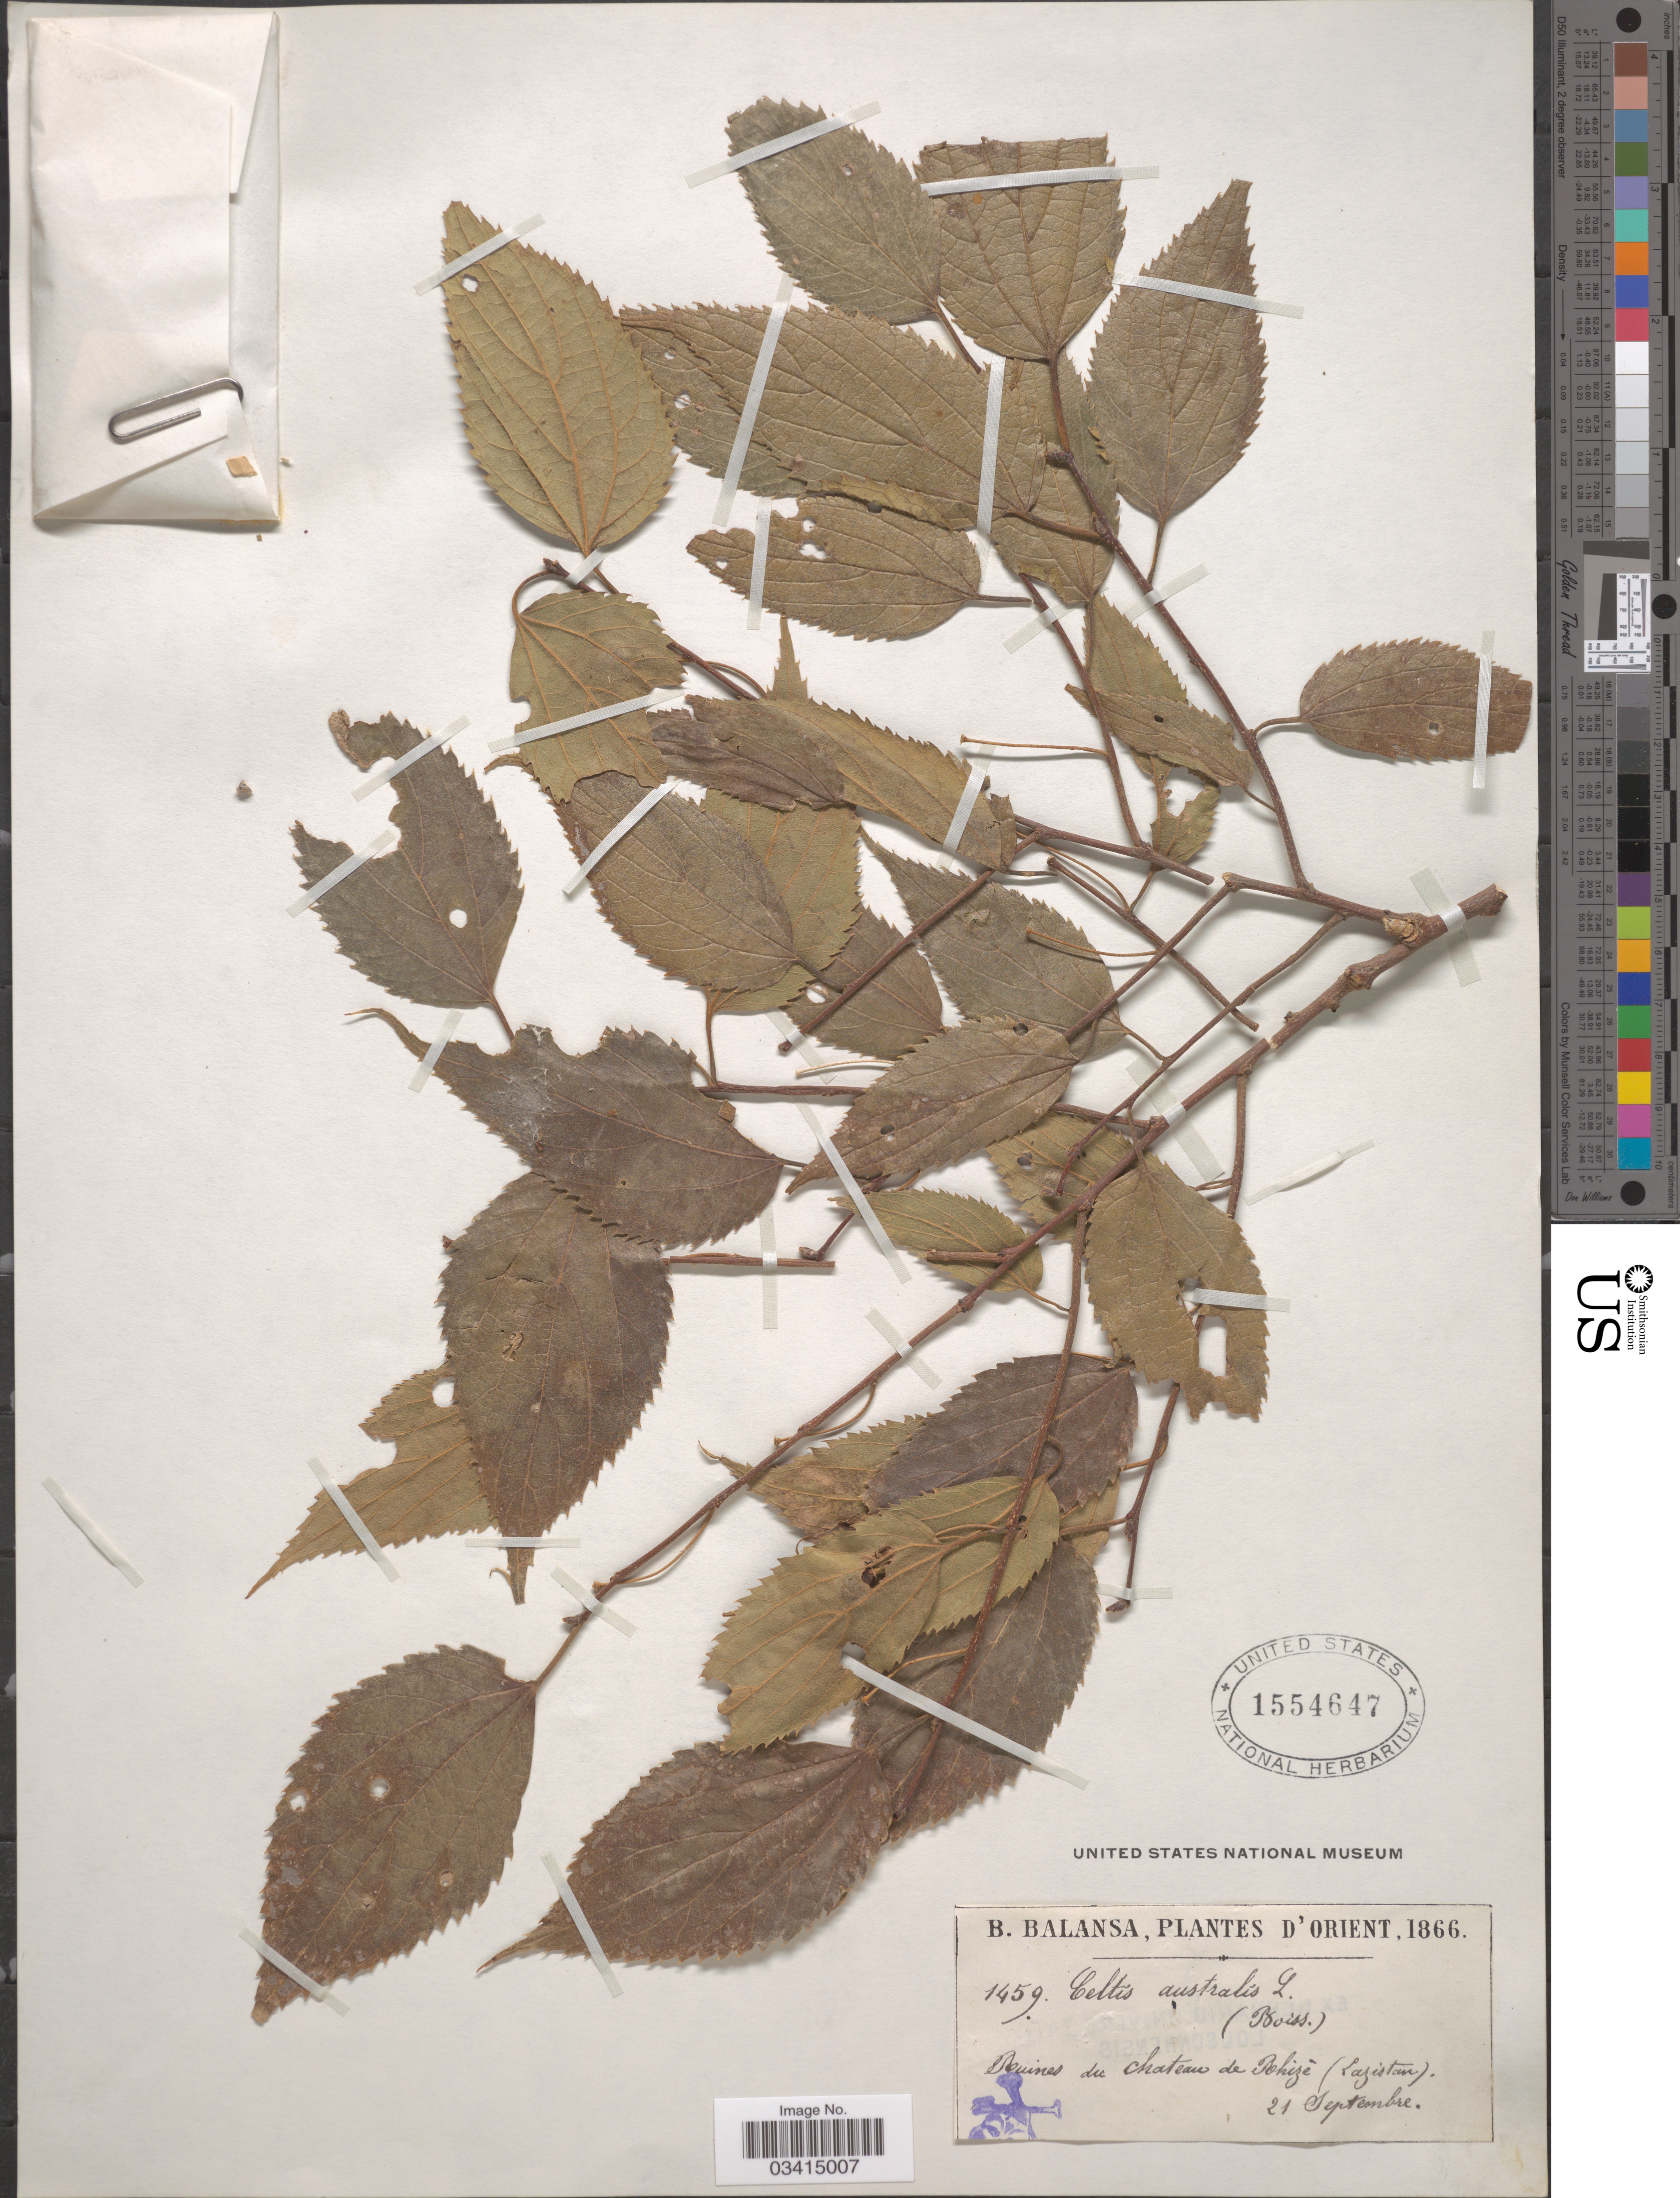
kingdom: Plantae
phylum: Tracheophyta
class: Magnoliopsida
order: Rosales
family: Cannabaceae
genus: Celtis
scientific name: Celtis australis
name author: L.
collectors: B. Balansa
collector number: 1459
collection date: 1866-09-21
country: Turkey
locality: Orient. Reuines du chateau de Rhizé (Lazistan).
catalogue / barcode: US 1554647